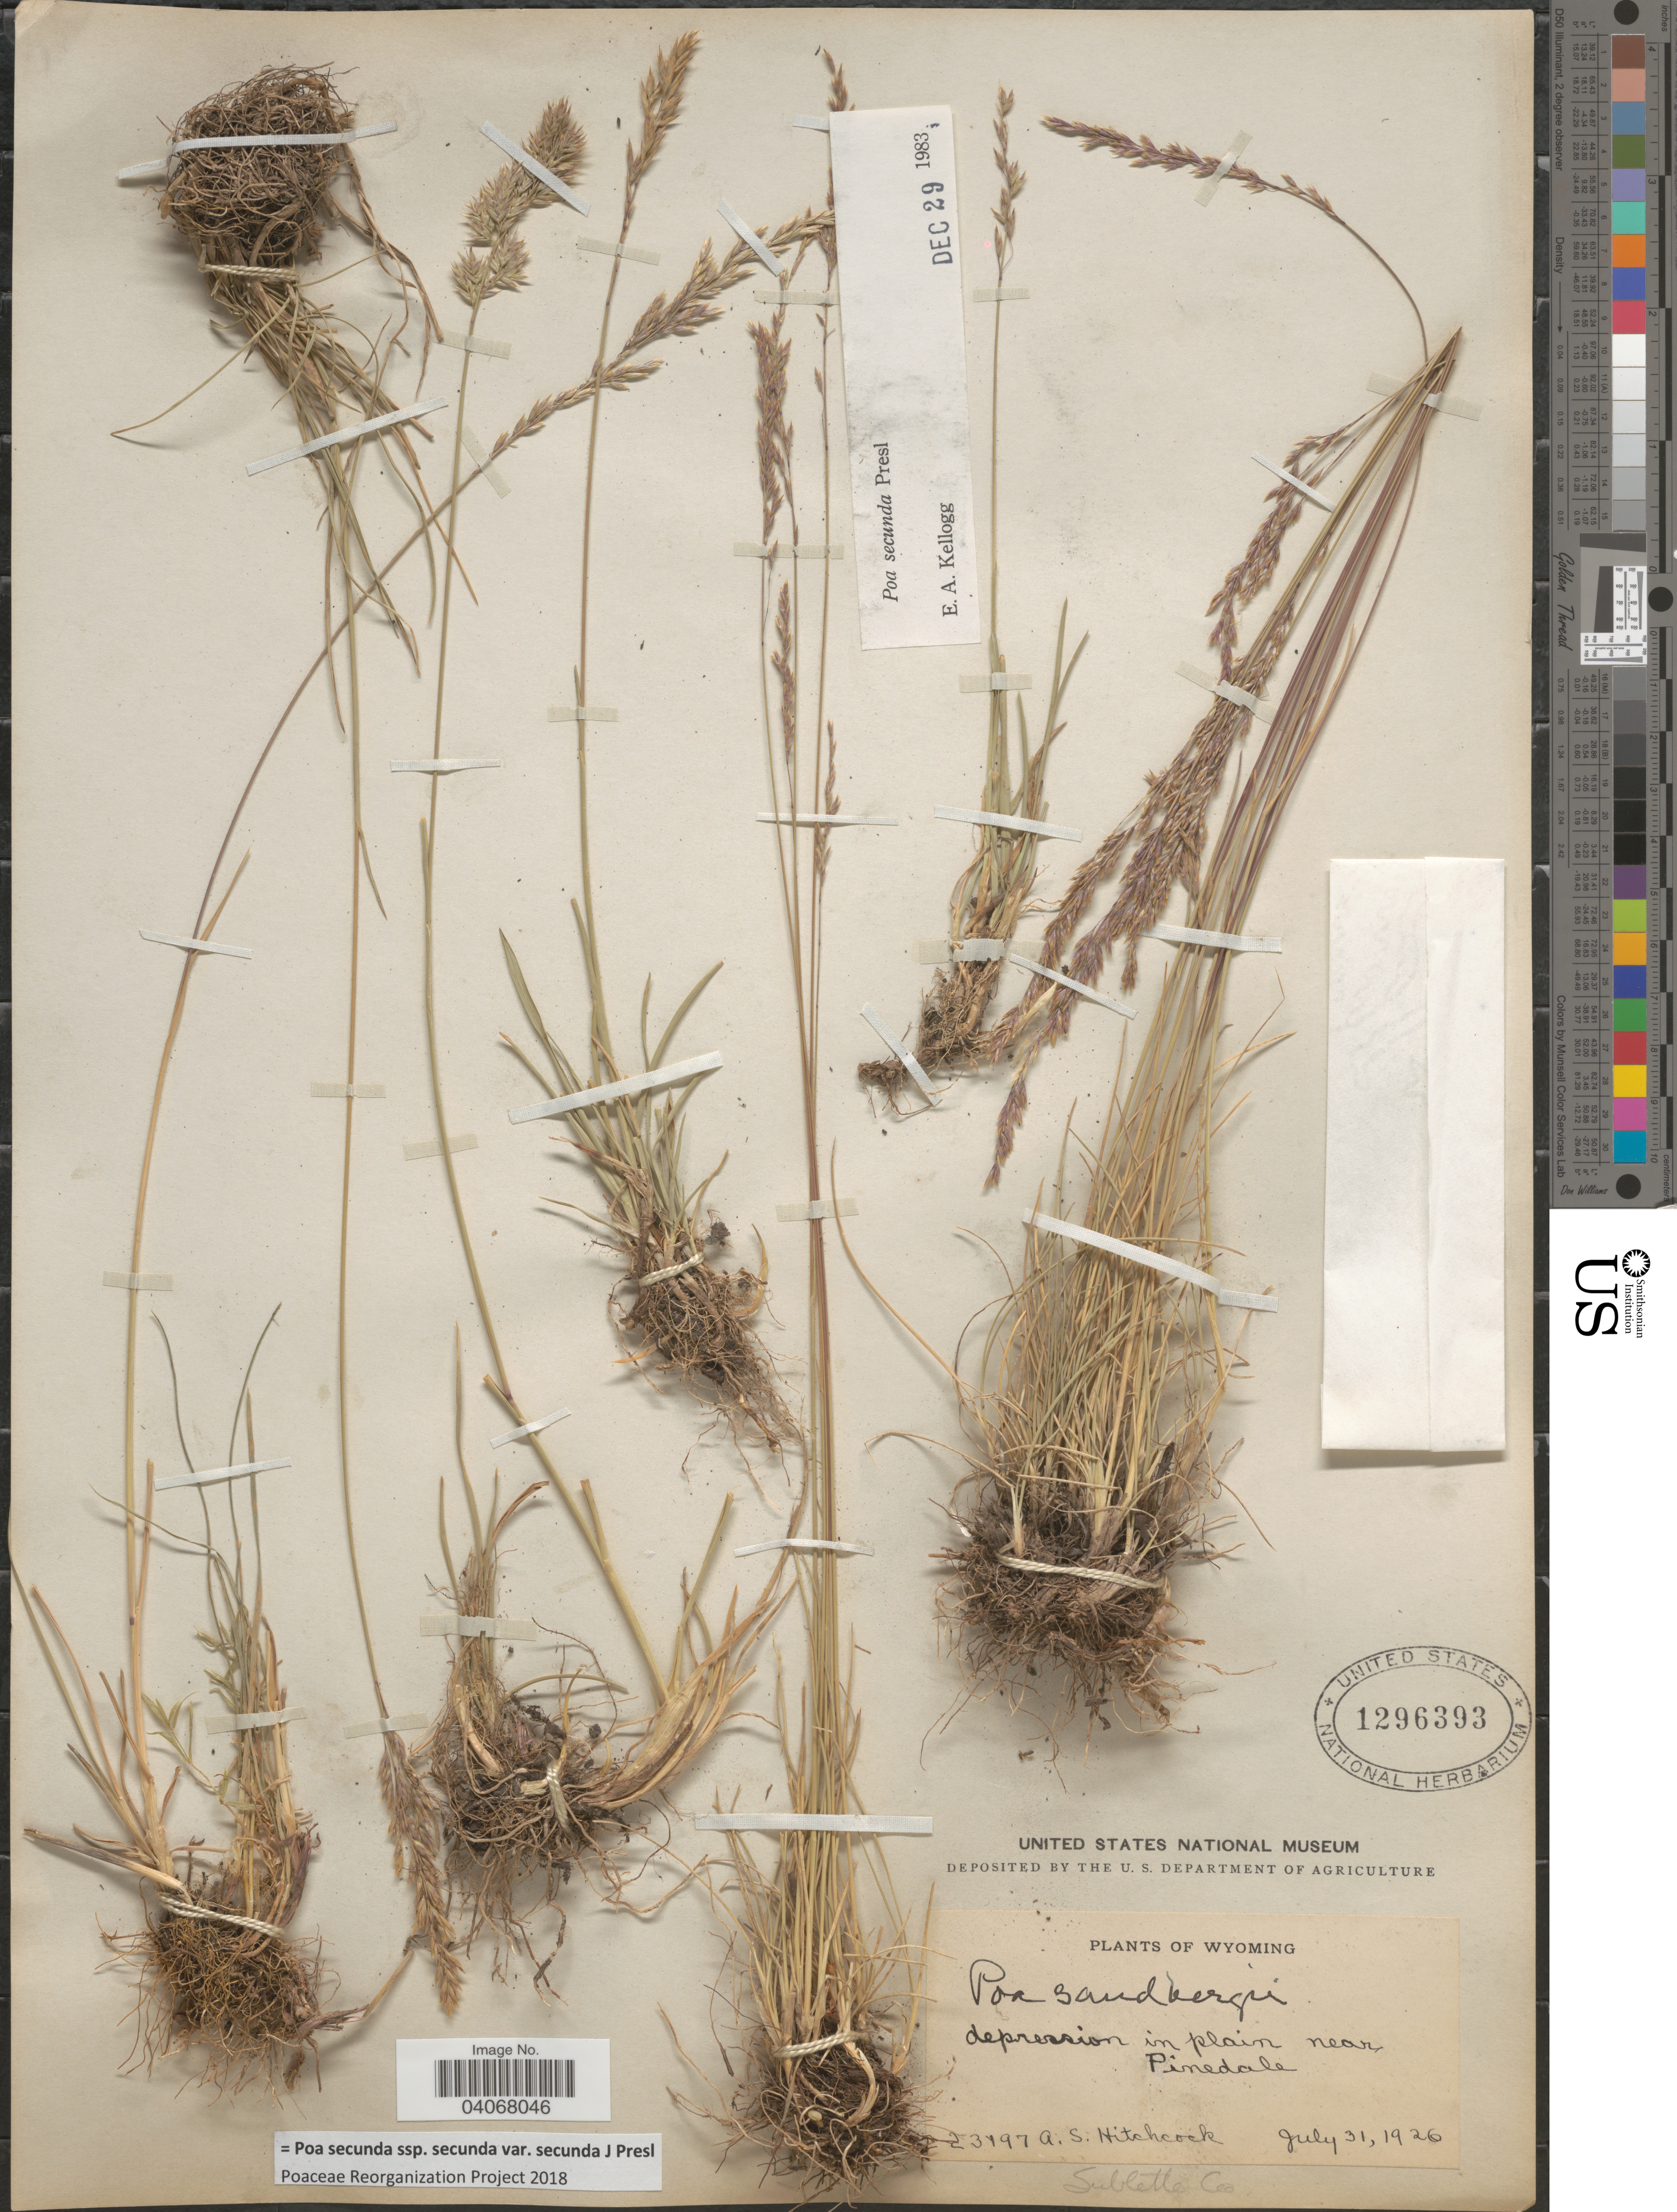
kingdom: Plantae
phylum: Tracheophyta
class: Liliopsida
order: Poales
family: Poaceae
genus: Poa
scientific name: Poa secunda subsp. secunda var. secunda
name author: J. Presl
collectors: A. S. Hitchcock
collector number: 23197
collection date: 1926-07-31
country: United States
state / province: Wyoming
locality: Depression in plain near Pinedale. Sublette Co.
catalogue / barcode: US 1296393